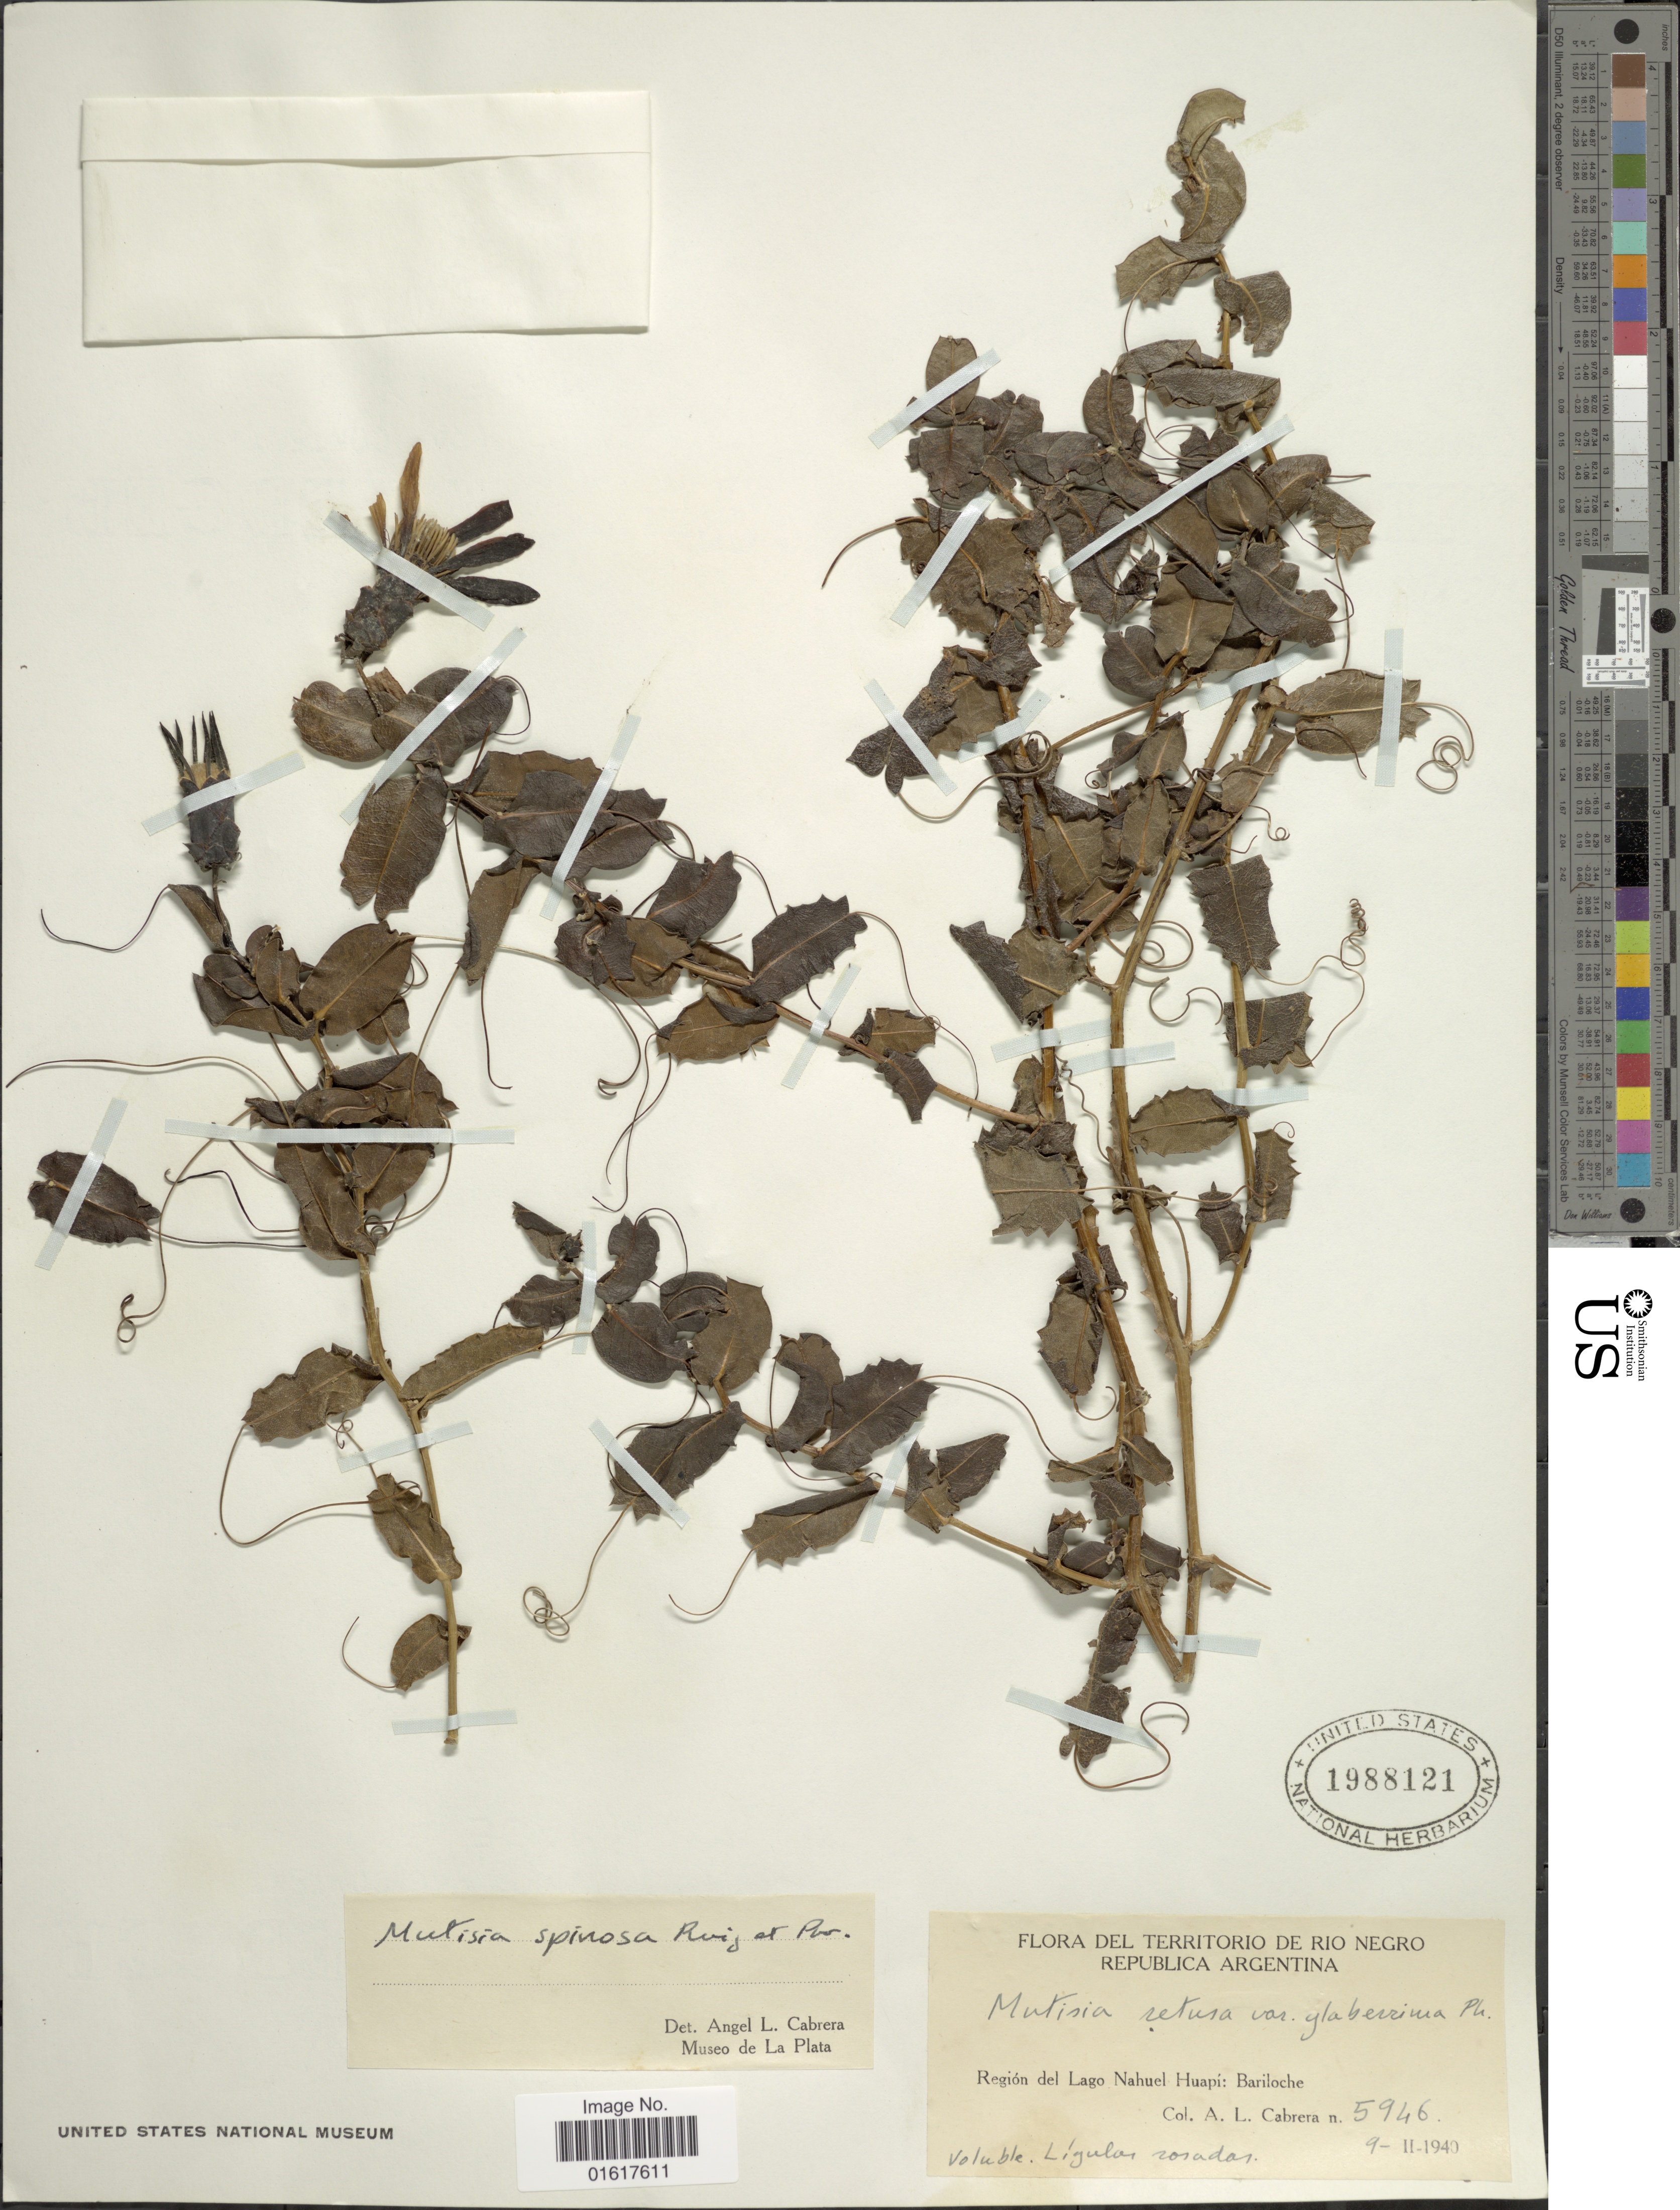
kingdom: Plantae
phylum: Tracheophyta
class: Magnoliopsida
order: Asterales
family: Asteraceae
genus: Mutisia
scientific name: Mutisia spinosa var. spinosa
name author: Ruiz & Pav.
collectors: A. L. Cabrera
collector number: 5946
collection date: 1940-02-09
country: Argentina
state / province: Rio Negro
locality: Región del Lago Nahuel Huapí: Bariloche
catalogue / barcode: US 1988121